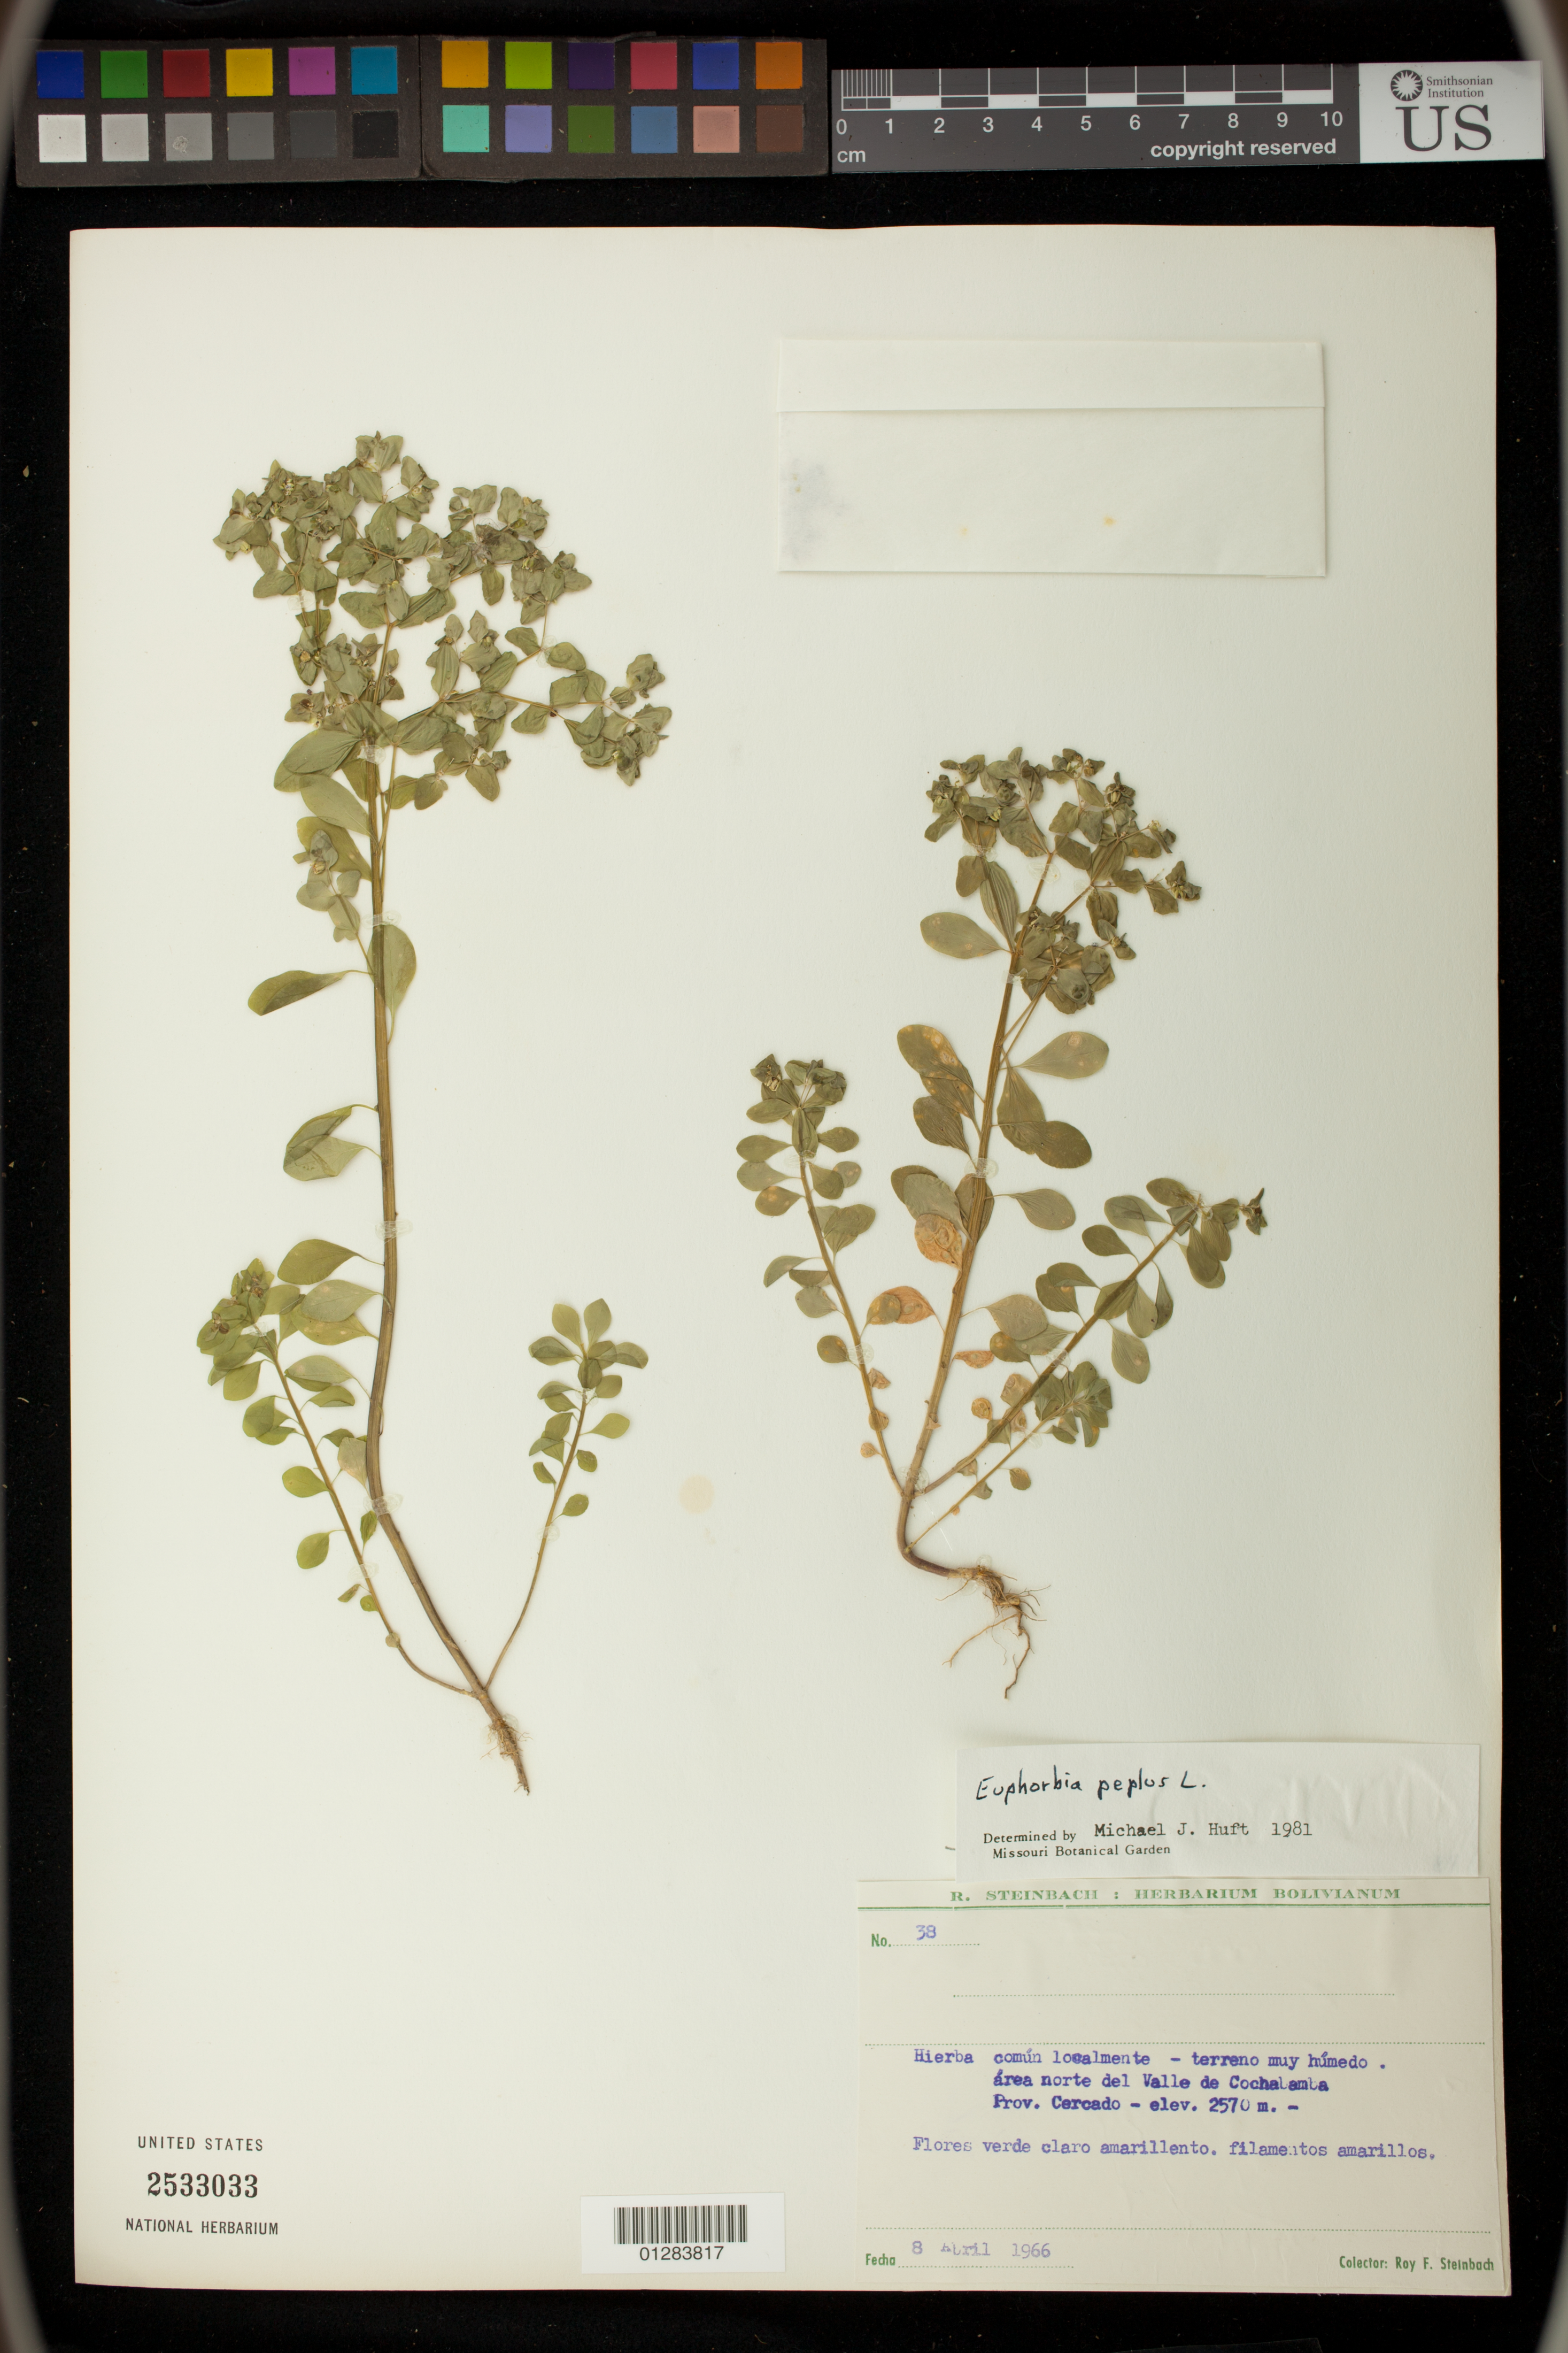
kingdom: Plantae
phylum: Tracheophyta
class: Magnoliopsida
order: Malpighiales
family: Euphorbiaceae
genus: Euphorbia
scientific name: Euphorbia peplus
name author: L.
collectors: R. F. Steinbach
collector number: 38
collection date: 1966-04-08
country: Bolivia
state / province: Cochabamba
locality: area norte del Valle de Cochabamba, Cercado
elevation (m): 2570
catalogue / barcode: US 2533033